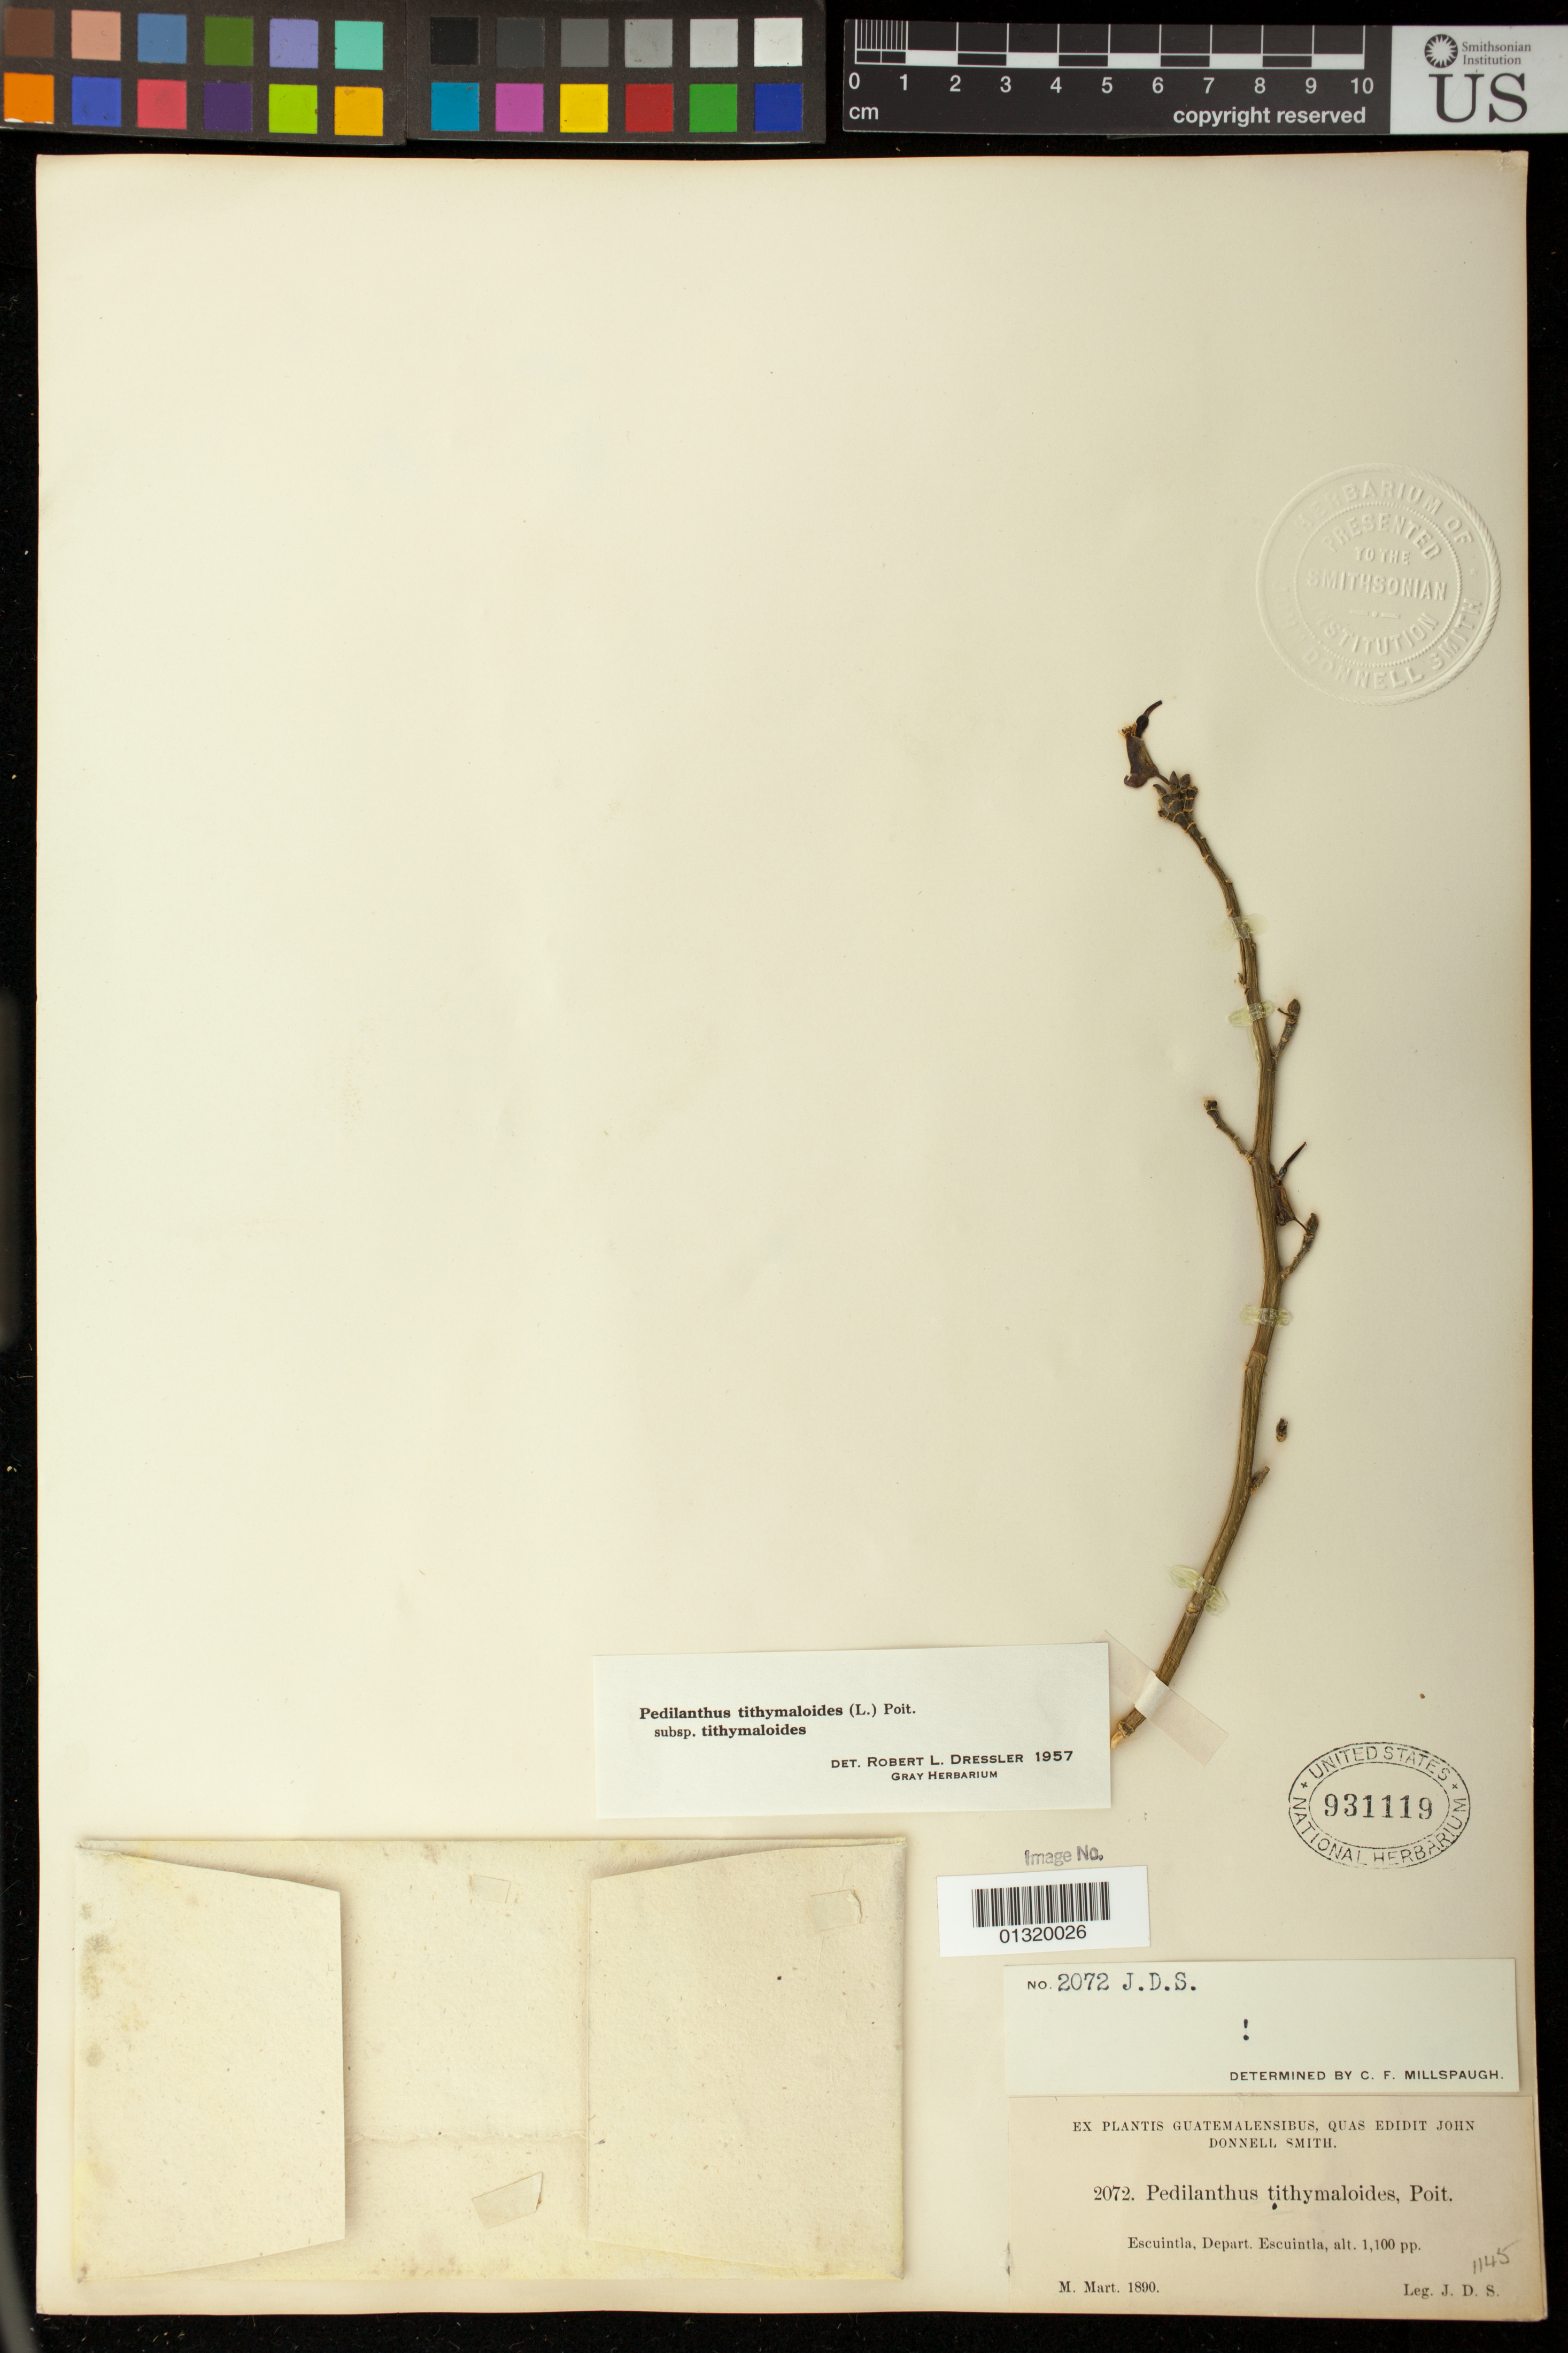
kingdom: Plantae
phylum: Tracheophyta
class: Magnoliopsida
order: Malpighiales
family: Euphorbiaceae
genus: Pedilanthus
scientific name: Pedilanthus tithymaloides subsp. tithymaloides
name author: (L.) Poit.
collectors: J. Donnell Smith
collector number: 2072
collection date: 1890-03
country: Guatemala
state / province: Escuintla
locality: Escuintla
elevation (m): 335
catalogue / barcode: US 931119